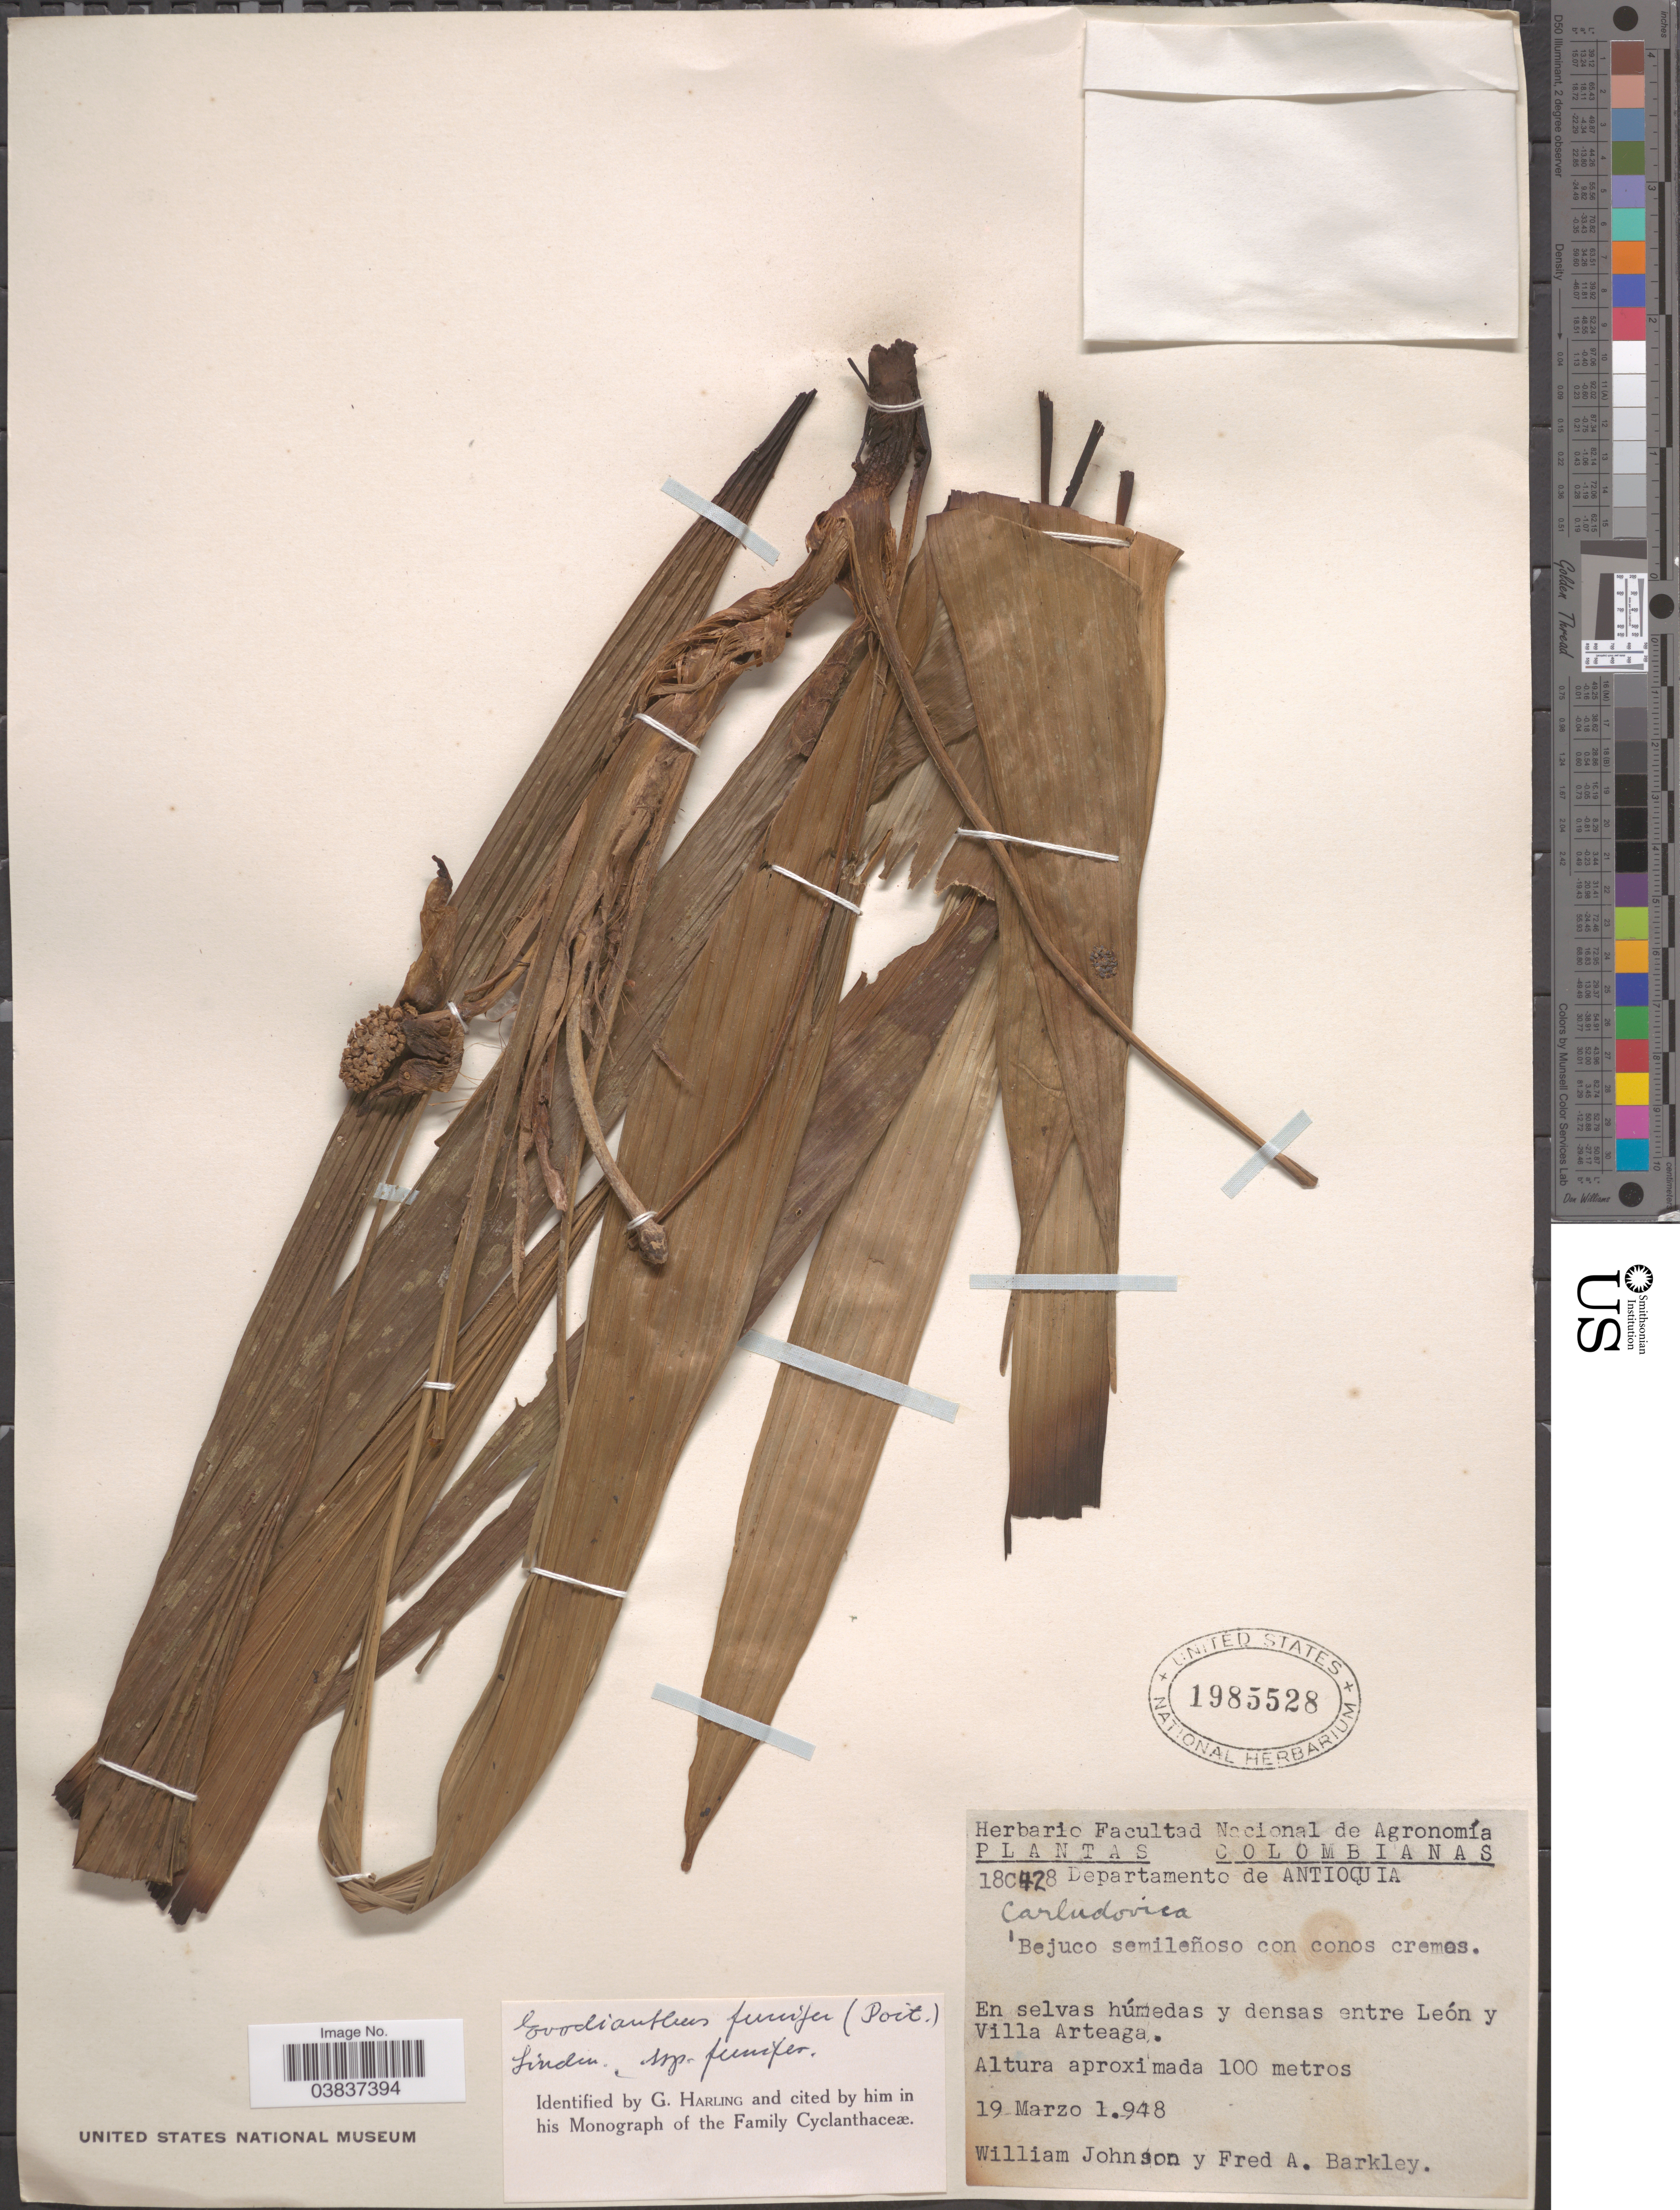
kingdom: Plantae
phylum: Tracheophyta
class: Liliopsida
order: Pandanales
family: Cyclanthaceae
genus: Evodianthus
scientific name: Evodianthus funifer subsp. funifer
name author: (Poit.) Lindm.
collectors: W. M. Johnson & F. A. Barkley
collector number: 18C428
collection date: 1948-03-19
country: Colombia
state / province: Antioquia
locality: Departamento de Antioquia. Entre León y Villa Arteaga.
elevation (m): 100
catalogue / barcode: US 1985528